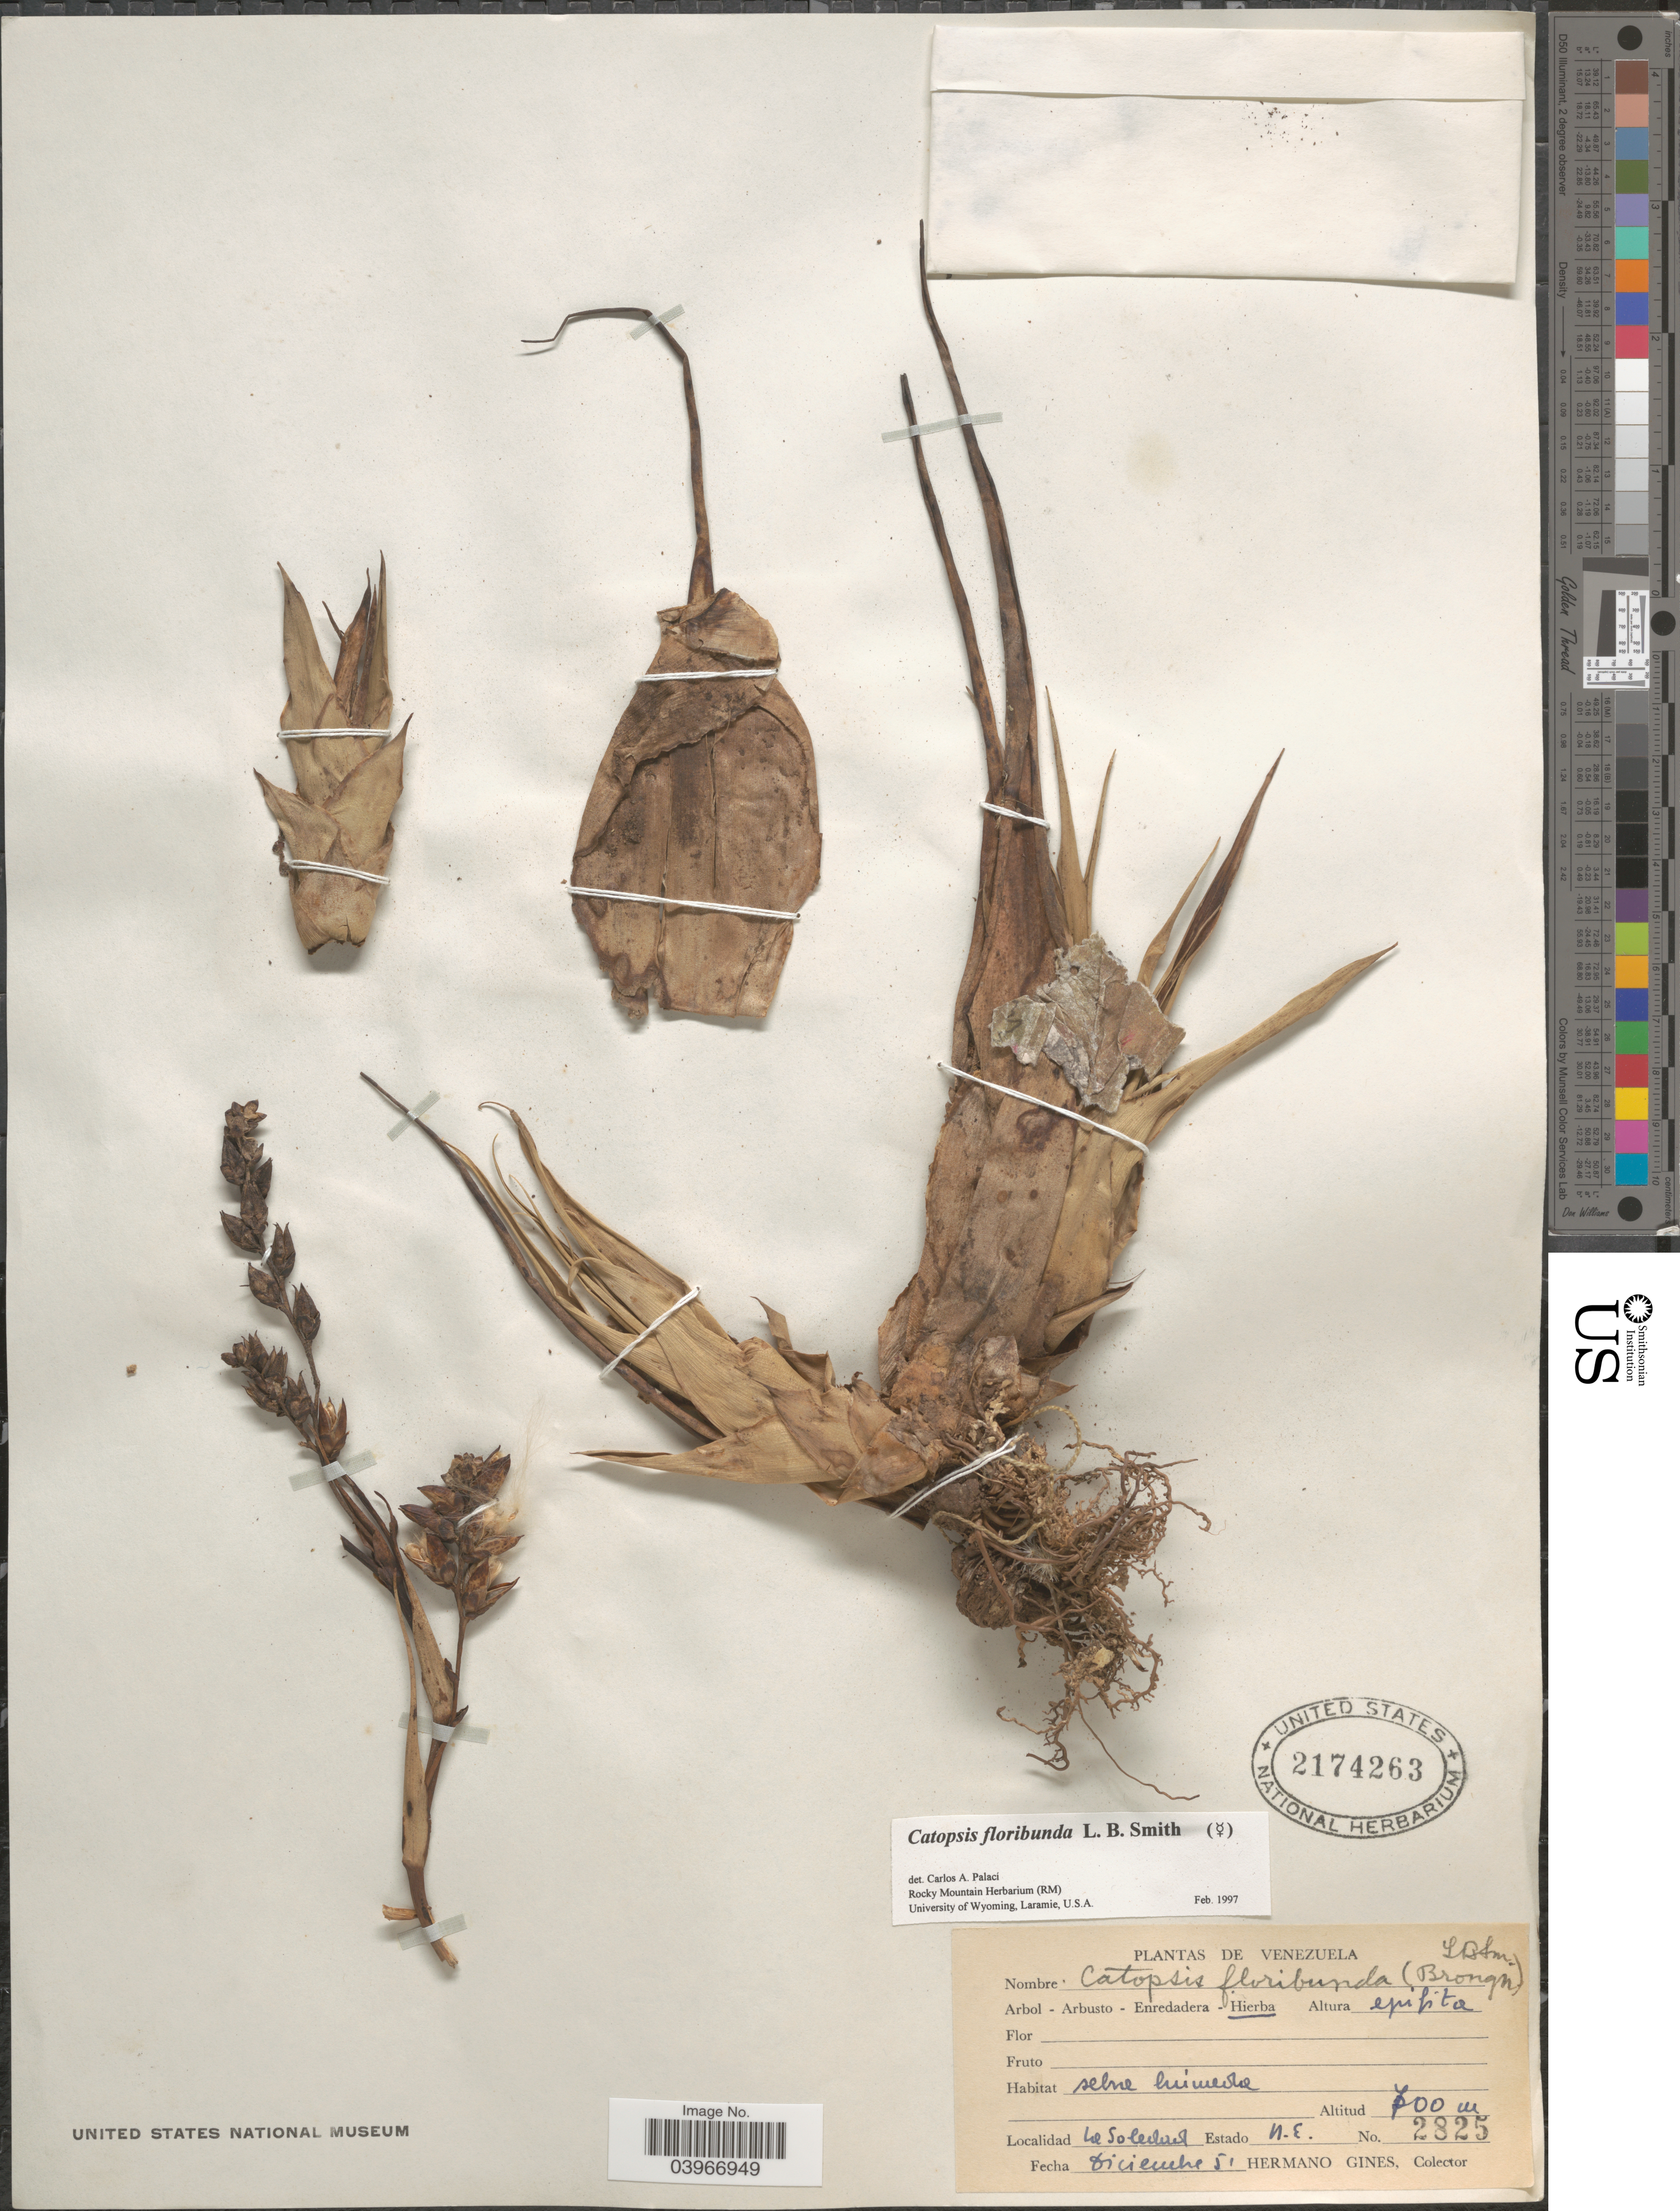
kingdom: Plantae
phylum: Tracheophyta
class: Liliopsida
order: Poales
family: Bromeliaceae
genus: Catopsis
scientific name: Catopsis floribunda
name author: L.B. Sm.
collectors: Bro. Gines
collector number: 2825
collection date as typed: Transcribed d/m/y: /12/51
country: Venezuela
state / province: Nueva Esparta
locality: La Soledad.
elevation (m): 700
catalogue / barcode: US 2174263